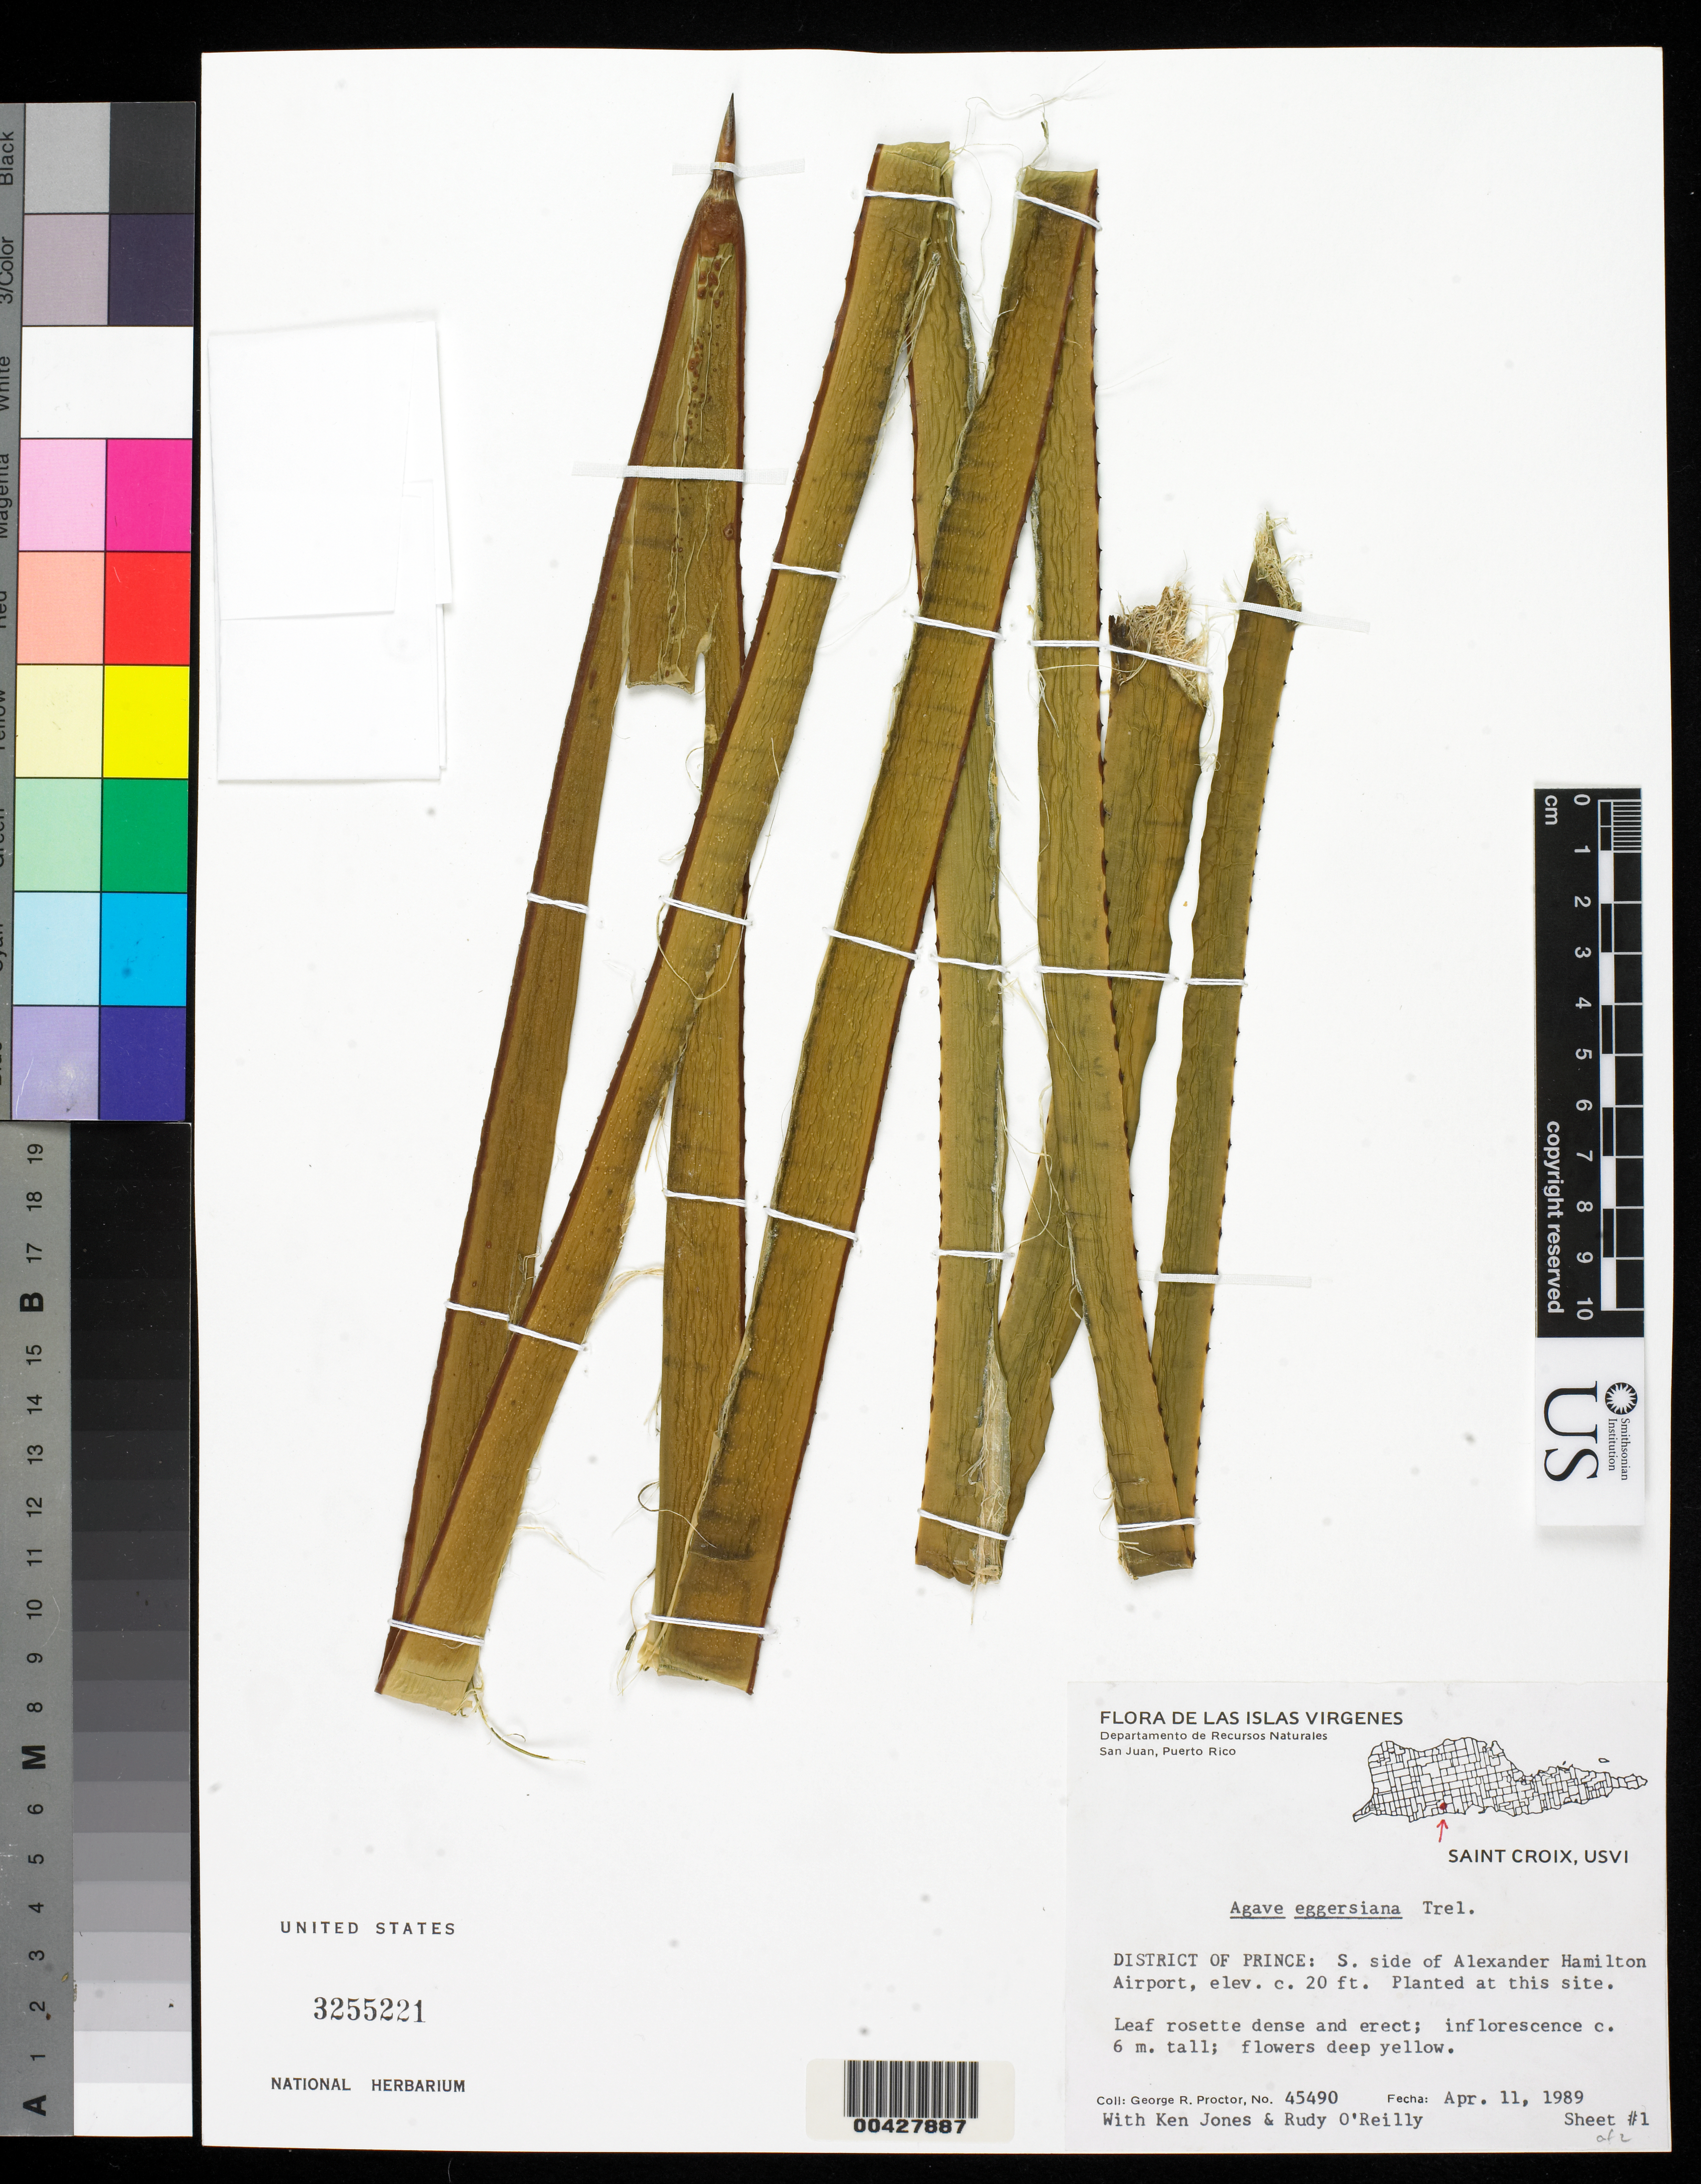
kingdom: Plantae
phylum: Tracheophyta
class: Liliopsida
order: Asparagales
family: Asparagaceae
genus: Agave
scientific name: Agave eggersiana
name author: Trel.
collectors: G. R. Proctor, K. Jones & R. O'reilly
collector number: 45490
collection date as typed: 11 Apr 1989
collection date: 1989-04-11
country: U.S. Virgin Islands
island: St. Croix Island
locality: Prince, s of alexander hamilton airport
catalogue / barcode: US 3255221